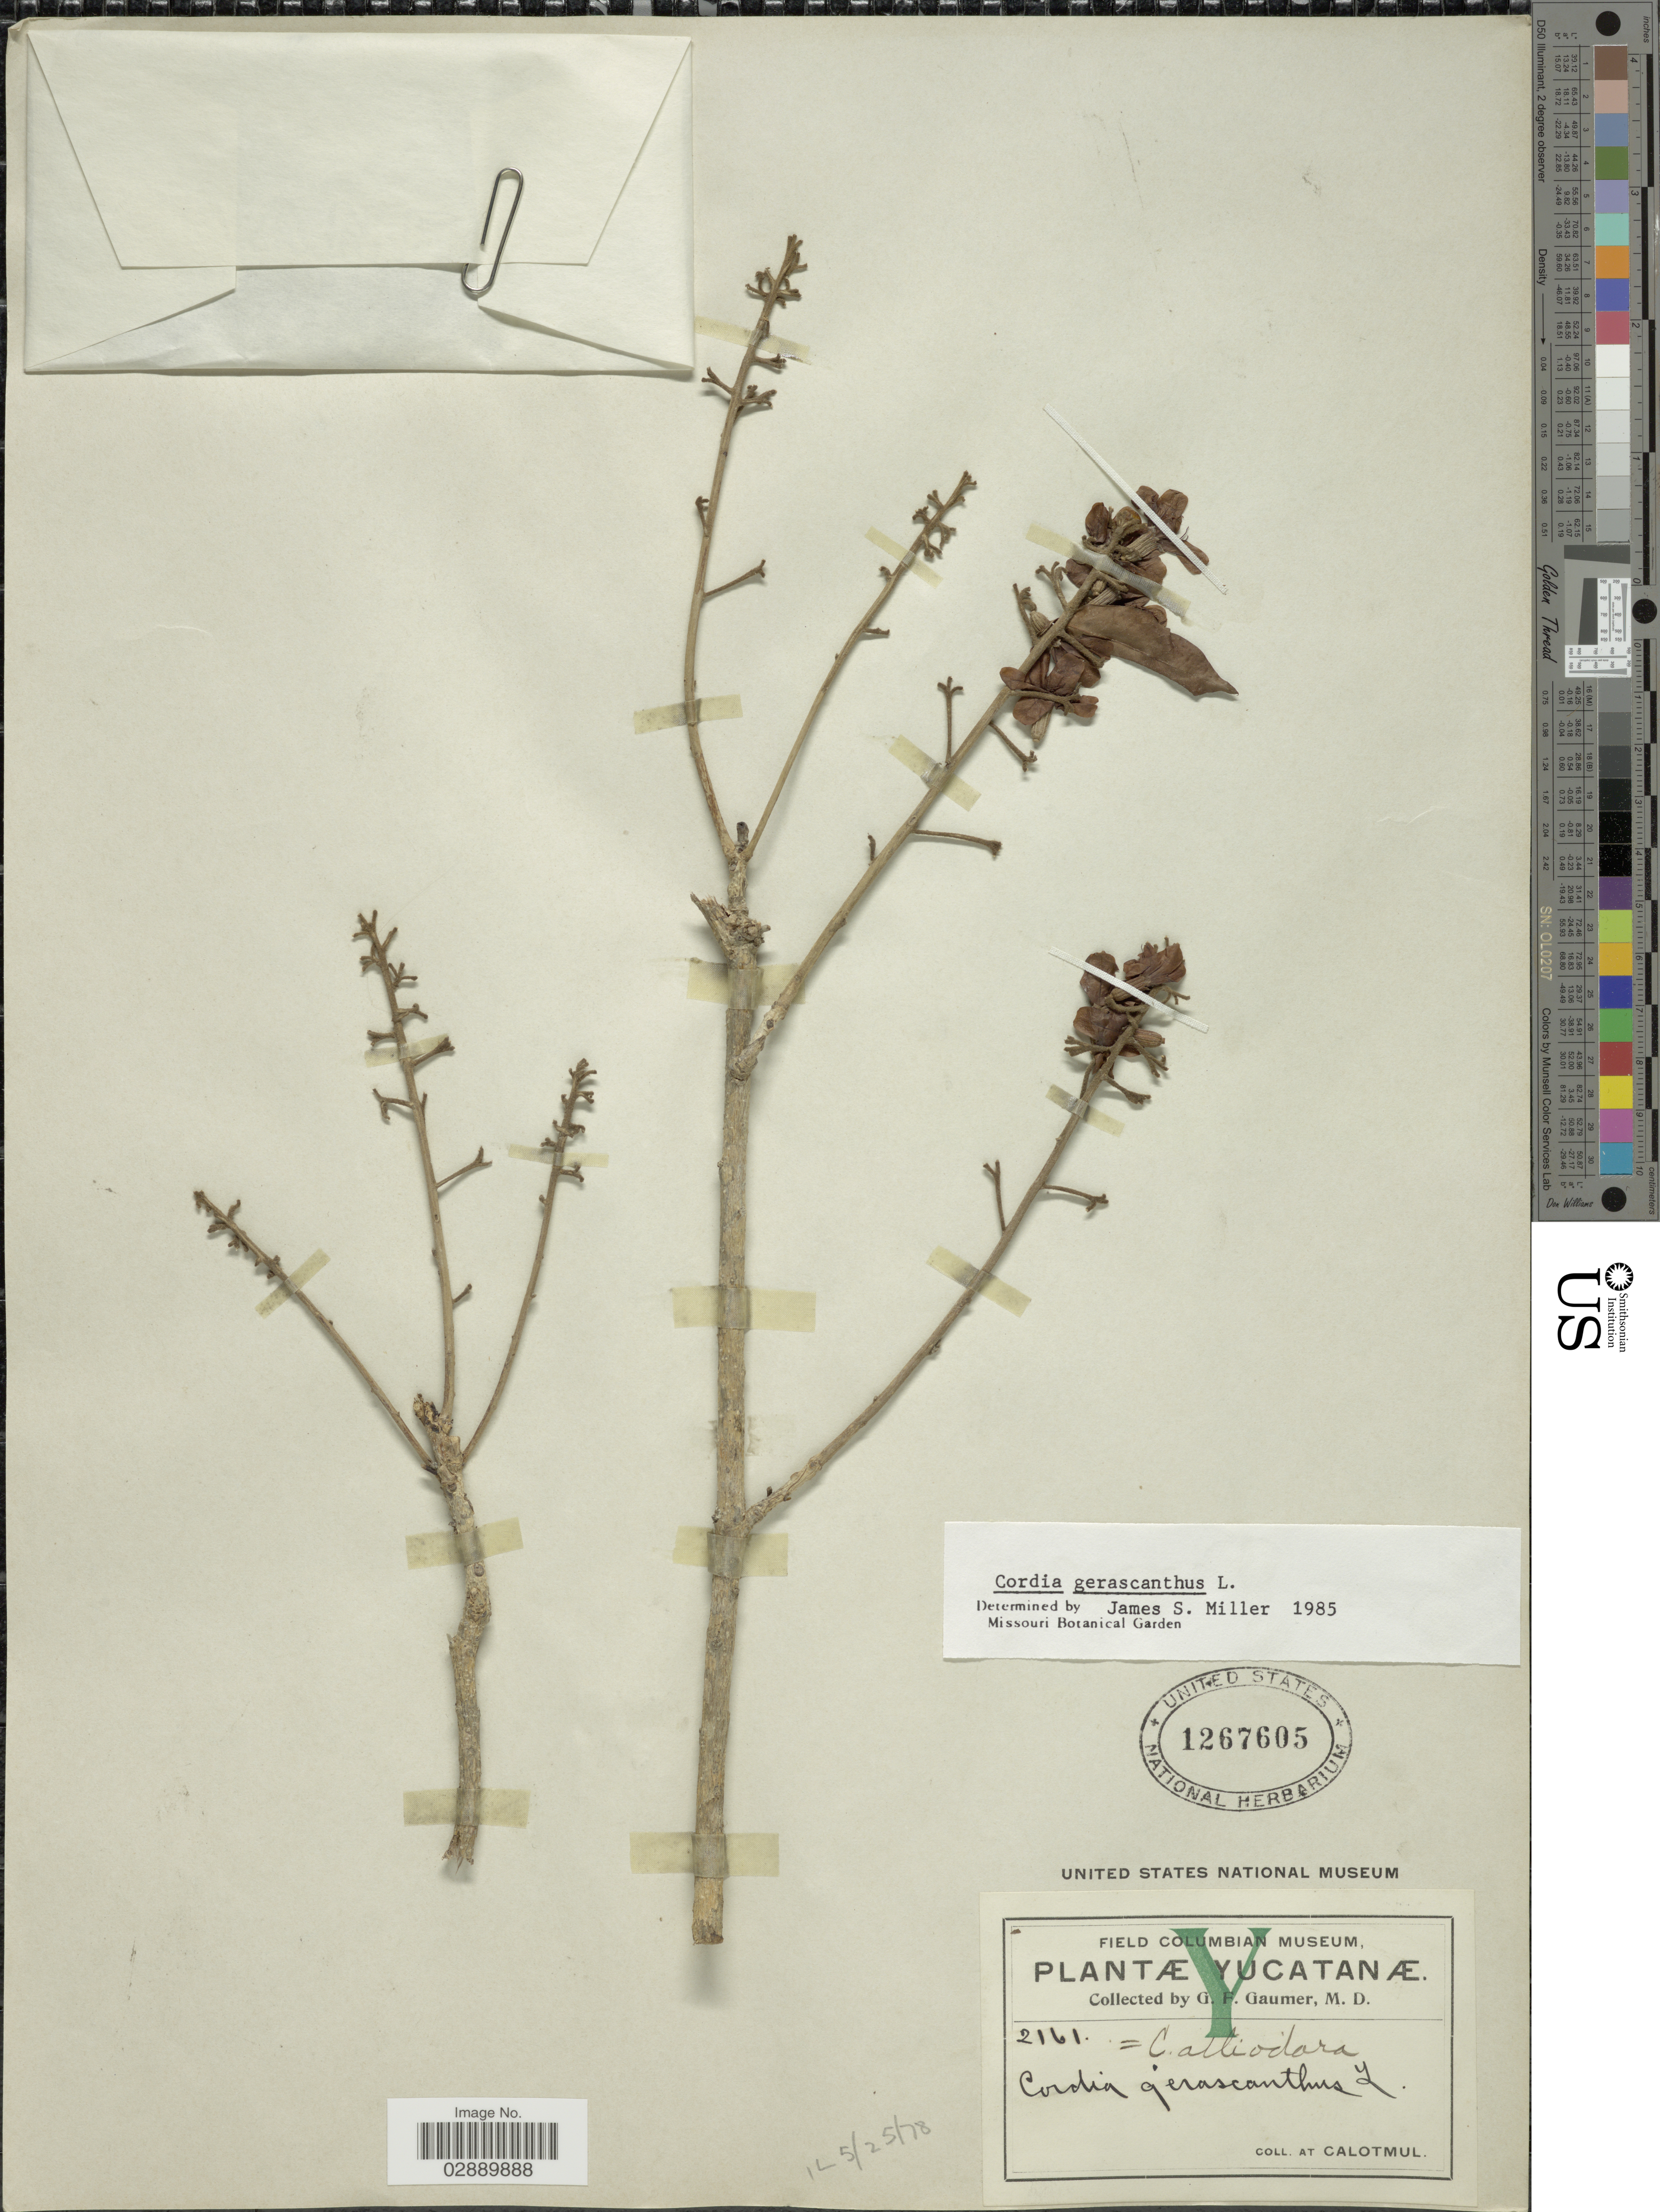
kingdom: Plantae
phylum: Tracheophyta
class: Magnoliopsida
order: Boraginales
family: Cordiaceae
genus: Cordia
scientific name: Cordia gerascanthus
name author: L.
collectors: G. F. Gaumer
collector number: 2161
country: Mexico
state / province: Yucatán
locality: At Calotmul.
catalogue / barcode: US 1267605